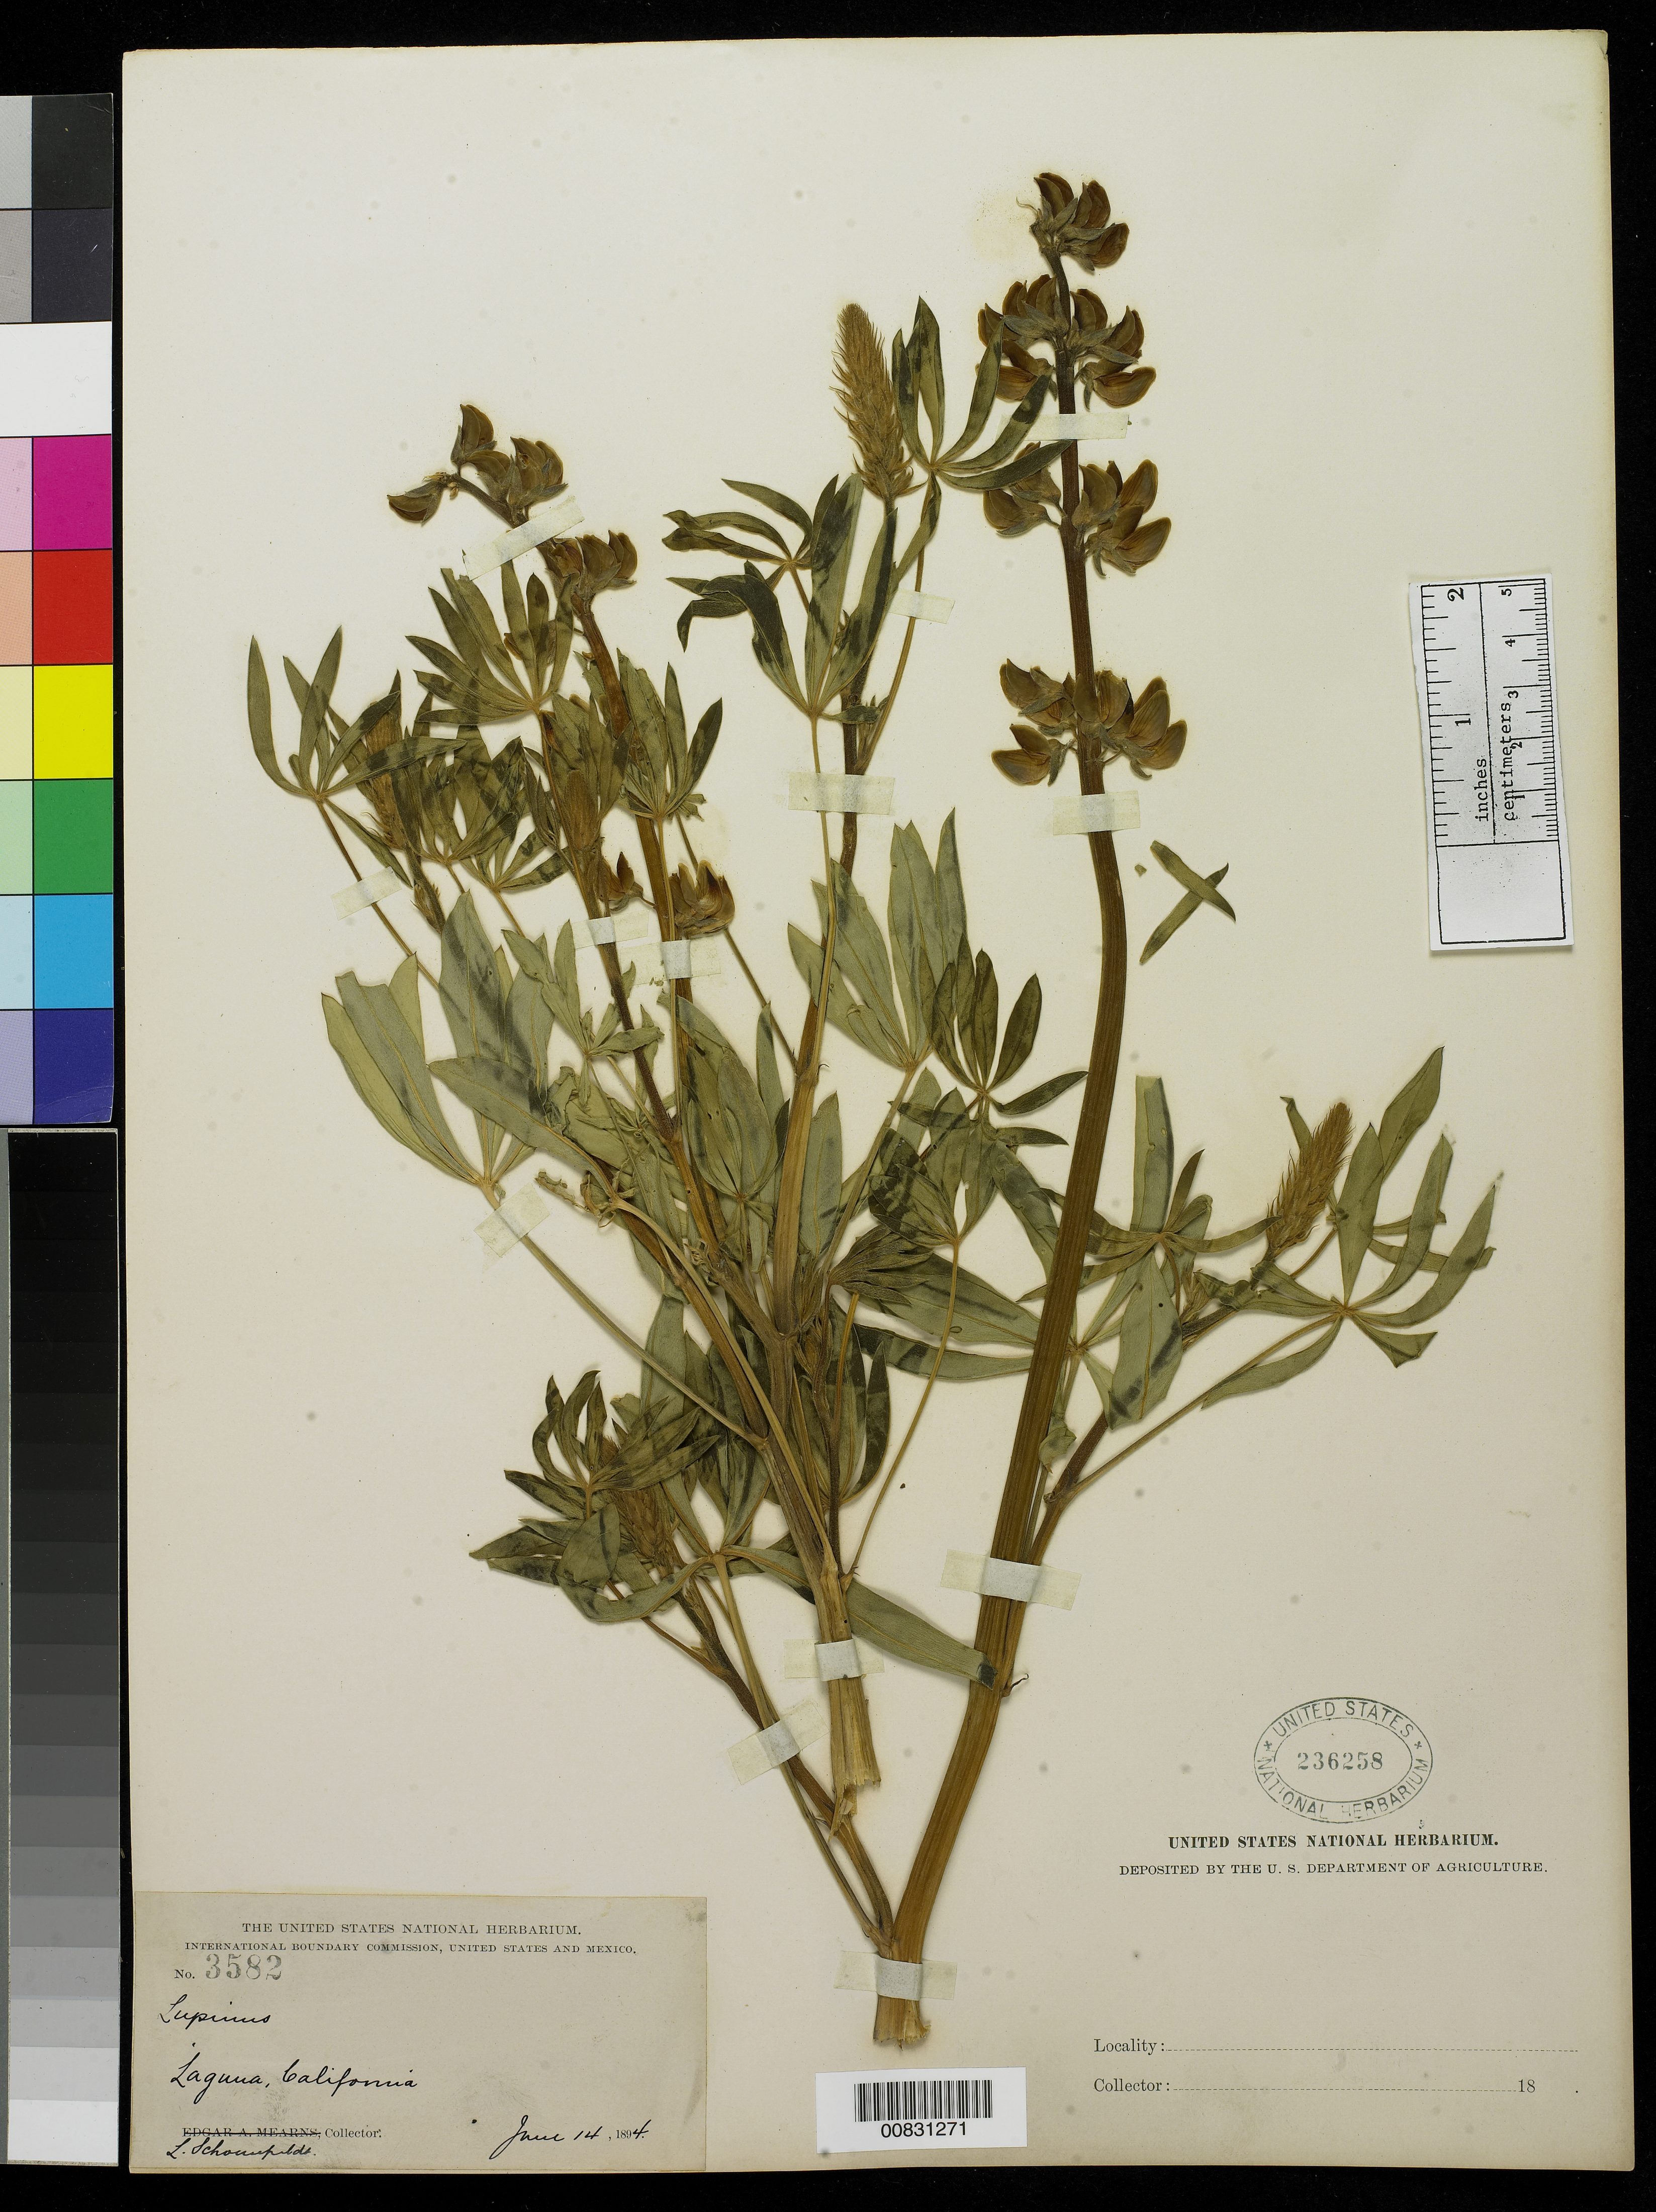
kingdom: Plantae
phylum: Tracheophyta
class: Magnoliopsida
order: Fabales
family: Fabaceae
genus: Lupinus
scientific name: Lupinus sp.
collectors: L. Schoenfeldt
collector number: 3582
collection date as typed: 14 Jun 1894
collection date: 1894-06-14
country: United States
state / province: California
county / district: Orange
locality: Laguna, California.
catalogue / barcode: US 236258